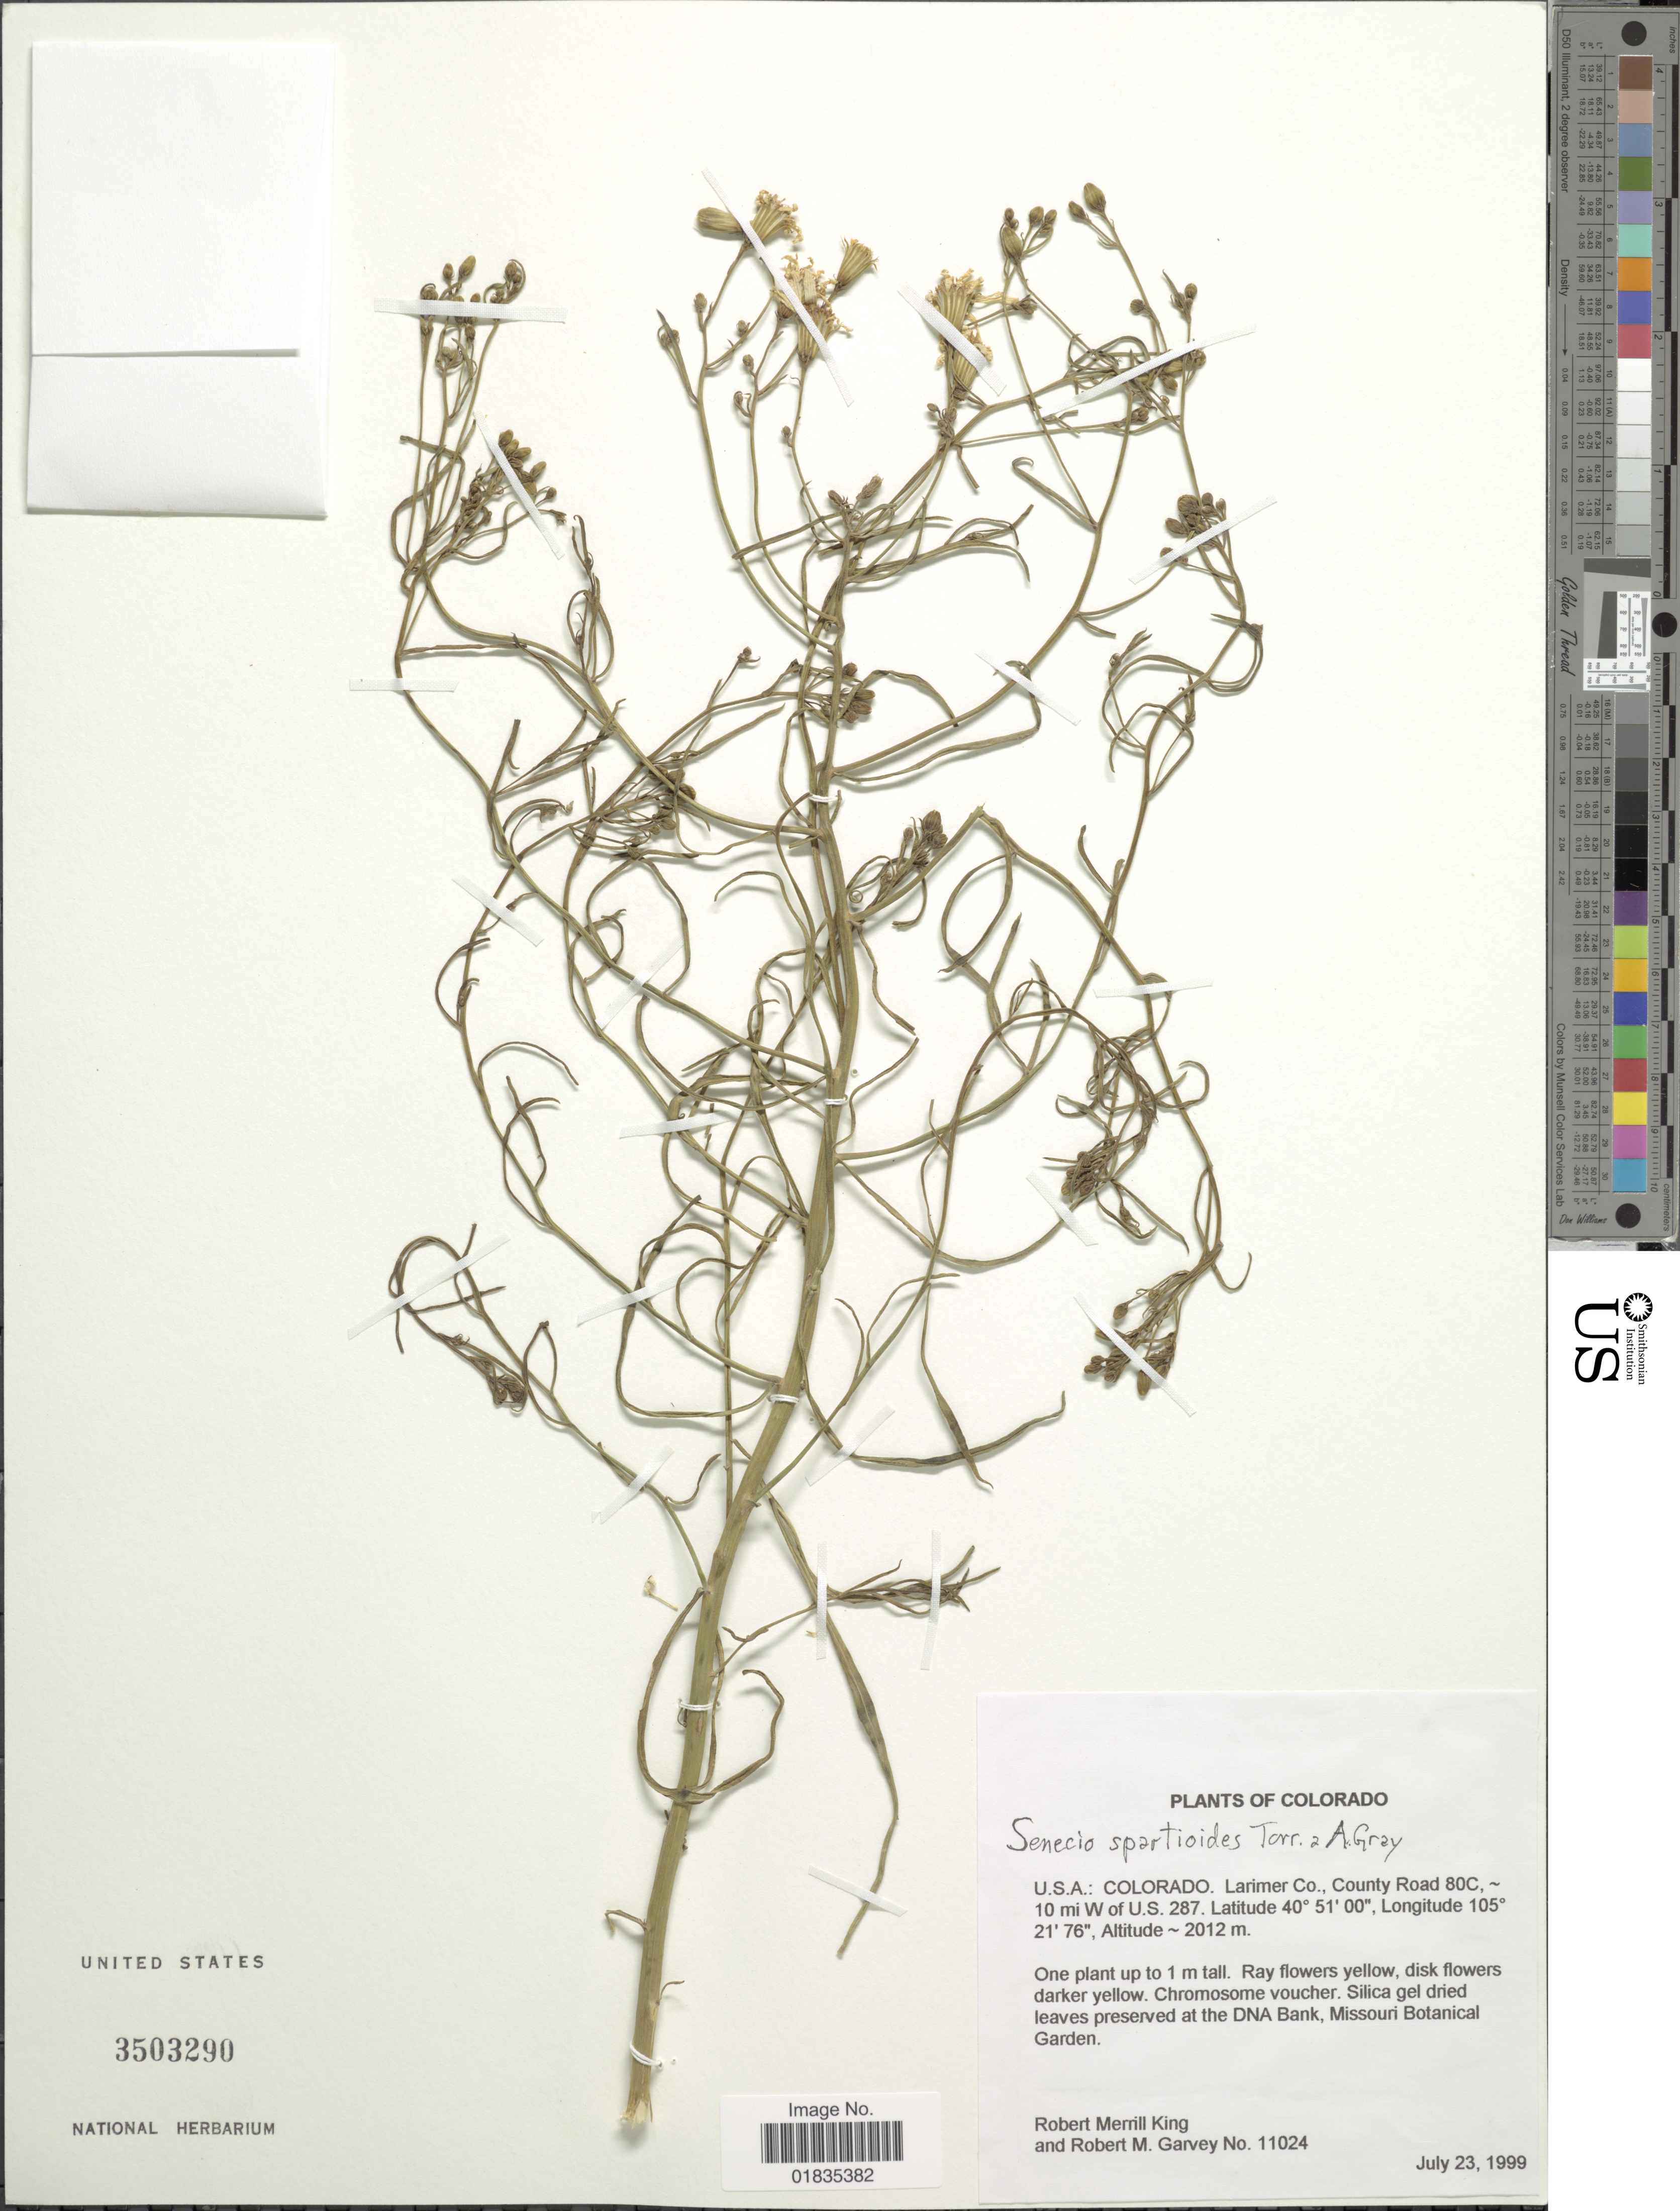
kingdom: Plantae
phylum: Tracheophyta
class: Magnoliopsida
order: Asterales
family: Asteraceae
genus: Senecio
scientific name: Senecio spartioides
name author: Torr. & A. Gray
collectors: R. M. King & R. Garvey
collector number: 11024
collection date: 1999-07-23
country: United States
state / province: Colorado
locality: Larimer Co., County Road 80C, ~10 mi W of U.S. 287.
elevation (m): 2012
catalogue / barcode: US 3503290